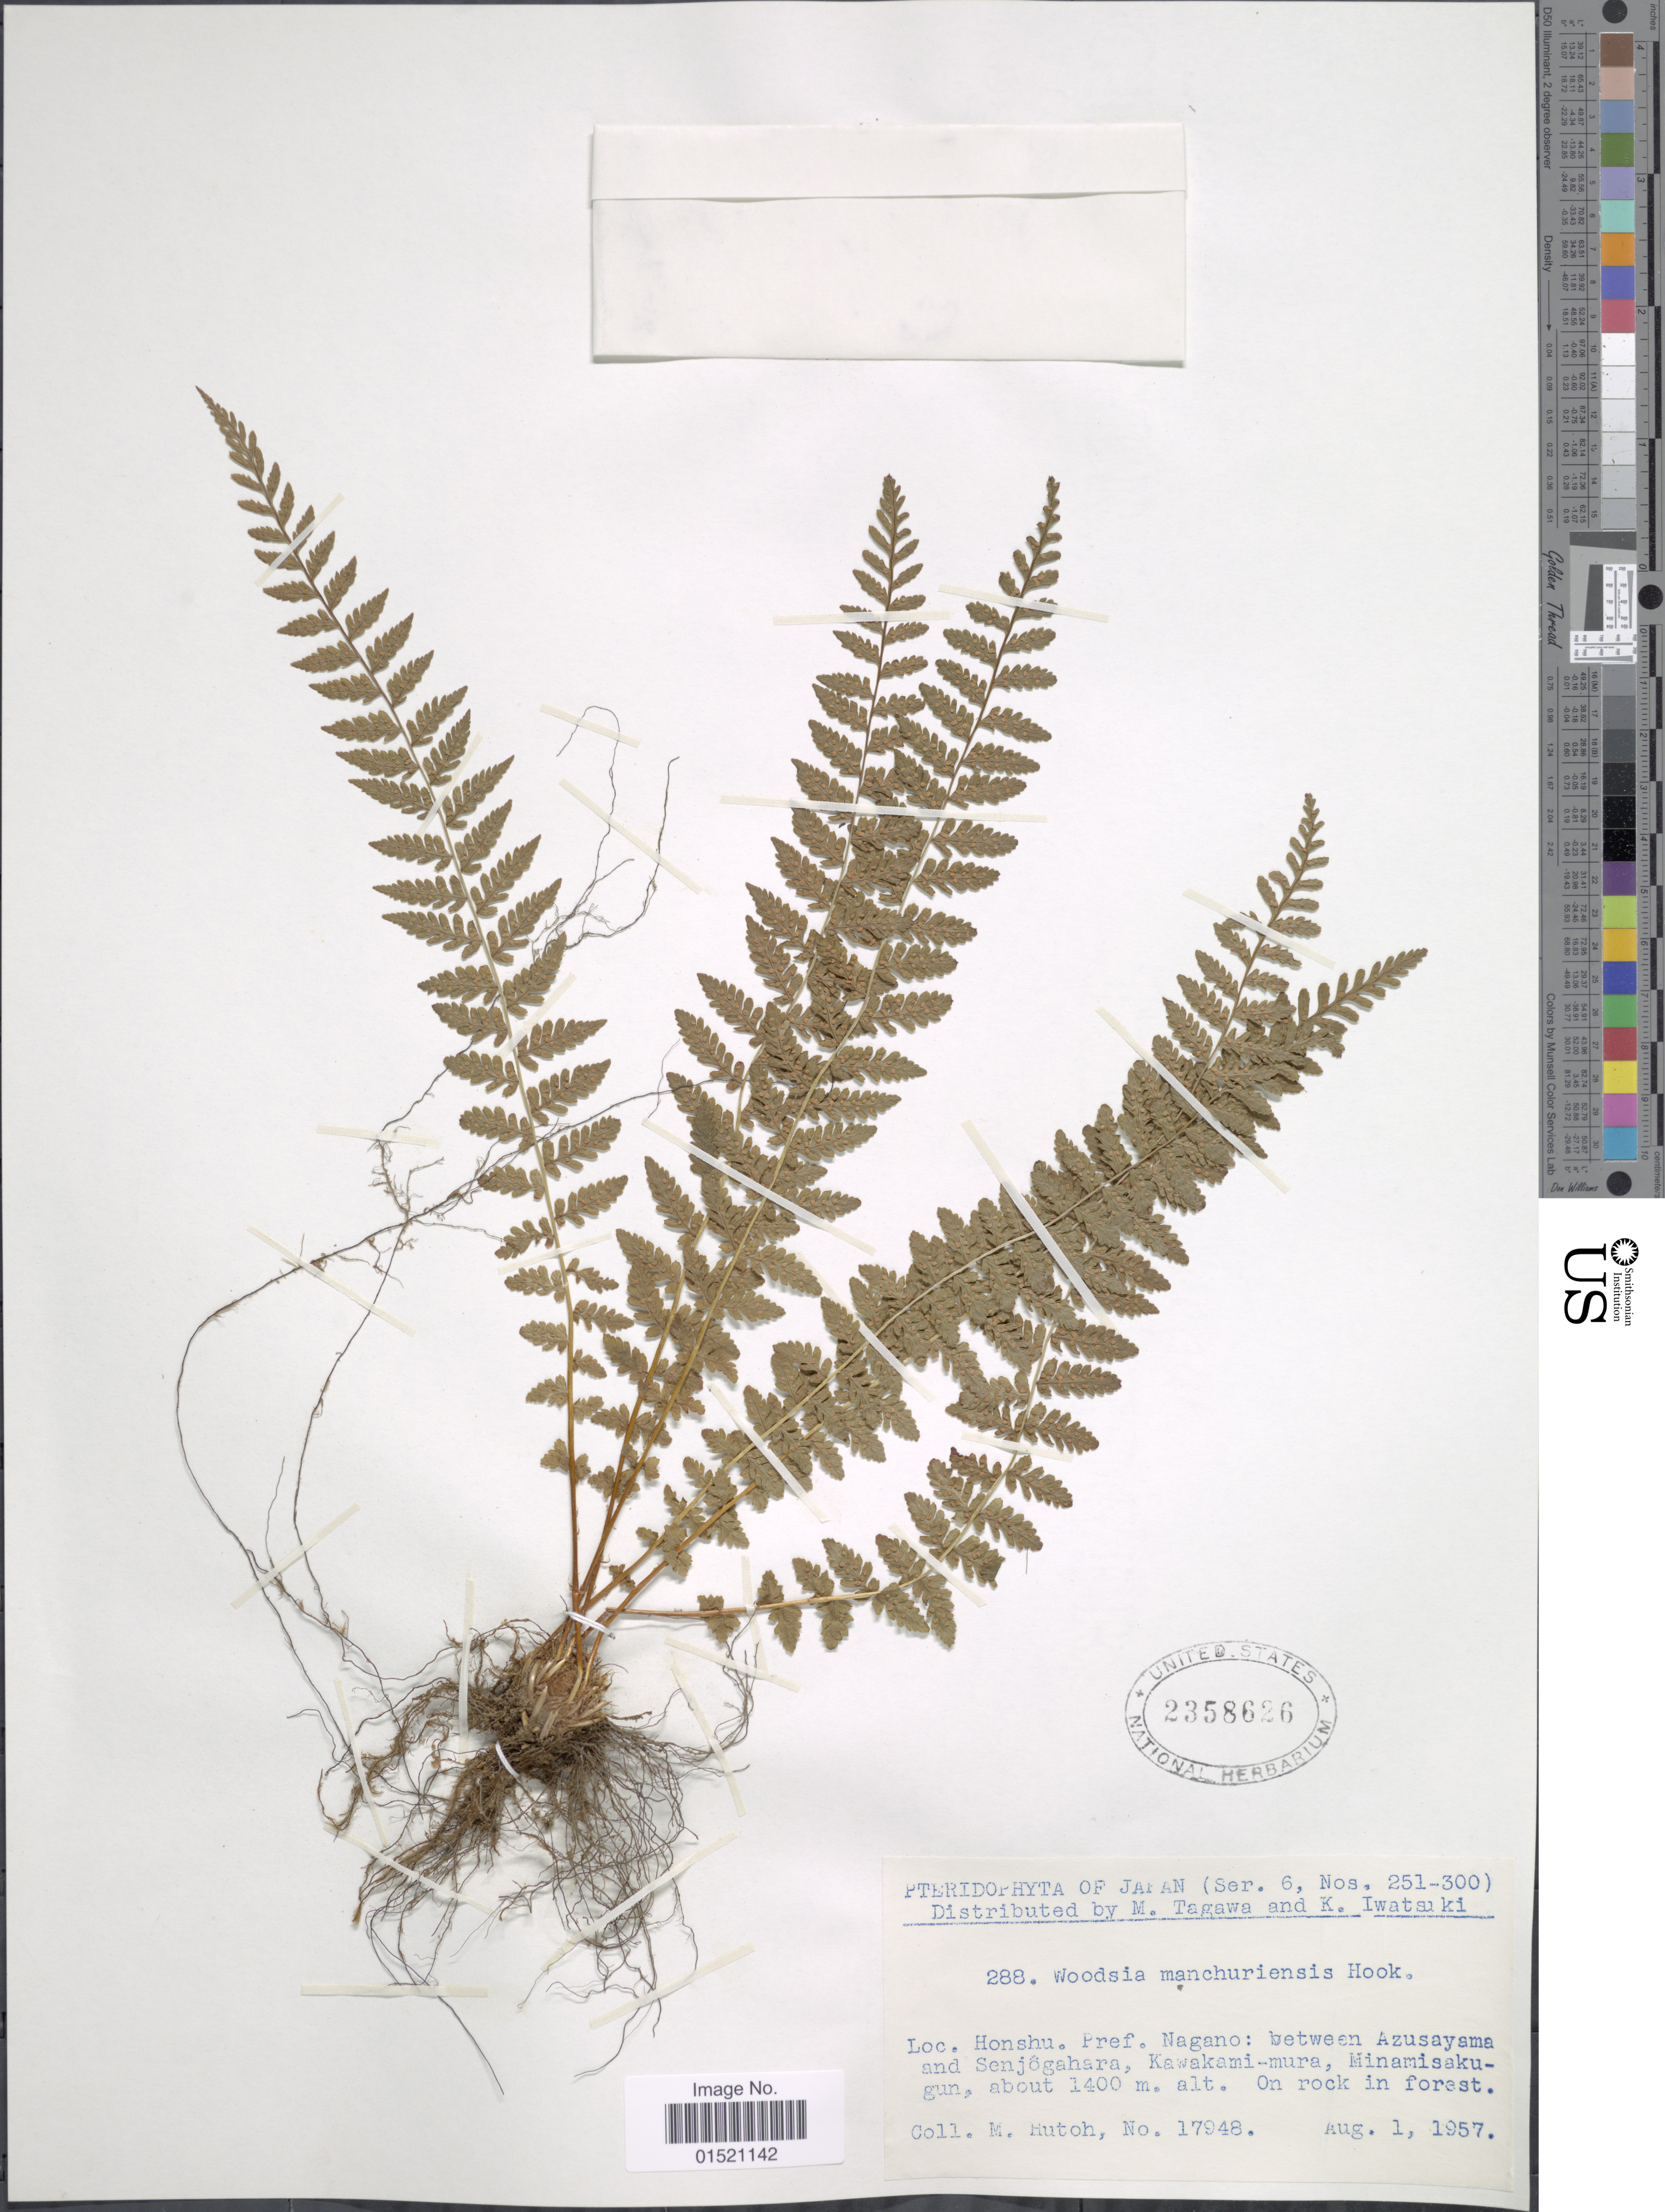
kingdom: Plantae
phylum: Tracheophyta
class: Polypodiopsida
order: Polypodiales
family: Woodsiaceae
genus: Woodsia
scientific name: Woodsia manchuriensis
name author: Hook.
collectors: M. Hutoh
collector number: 17948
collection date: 1957-08-01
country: Japan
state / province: Nagano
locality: Honshu. Pref Nagano: between Azusayama and Senjôgahara, Kawakami-mura, Minamisakugun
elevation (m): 1400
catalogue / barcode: US 2358626